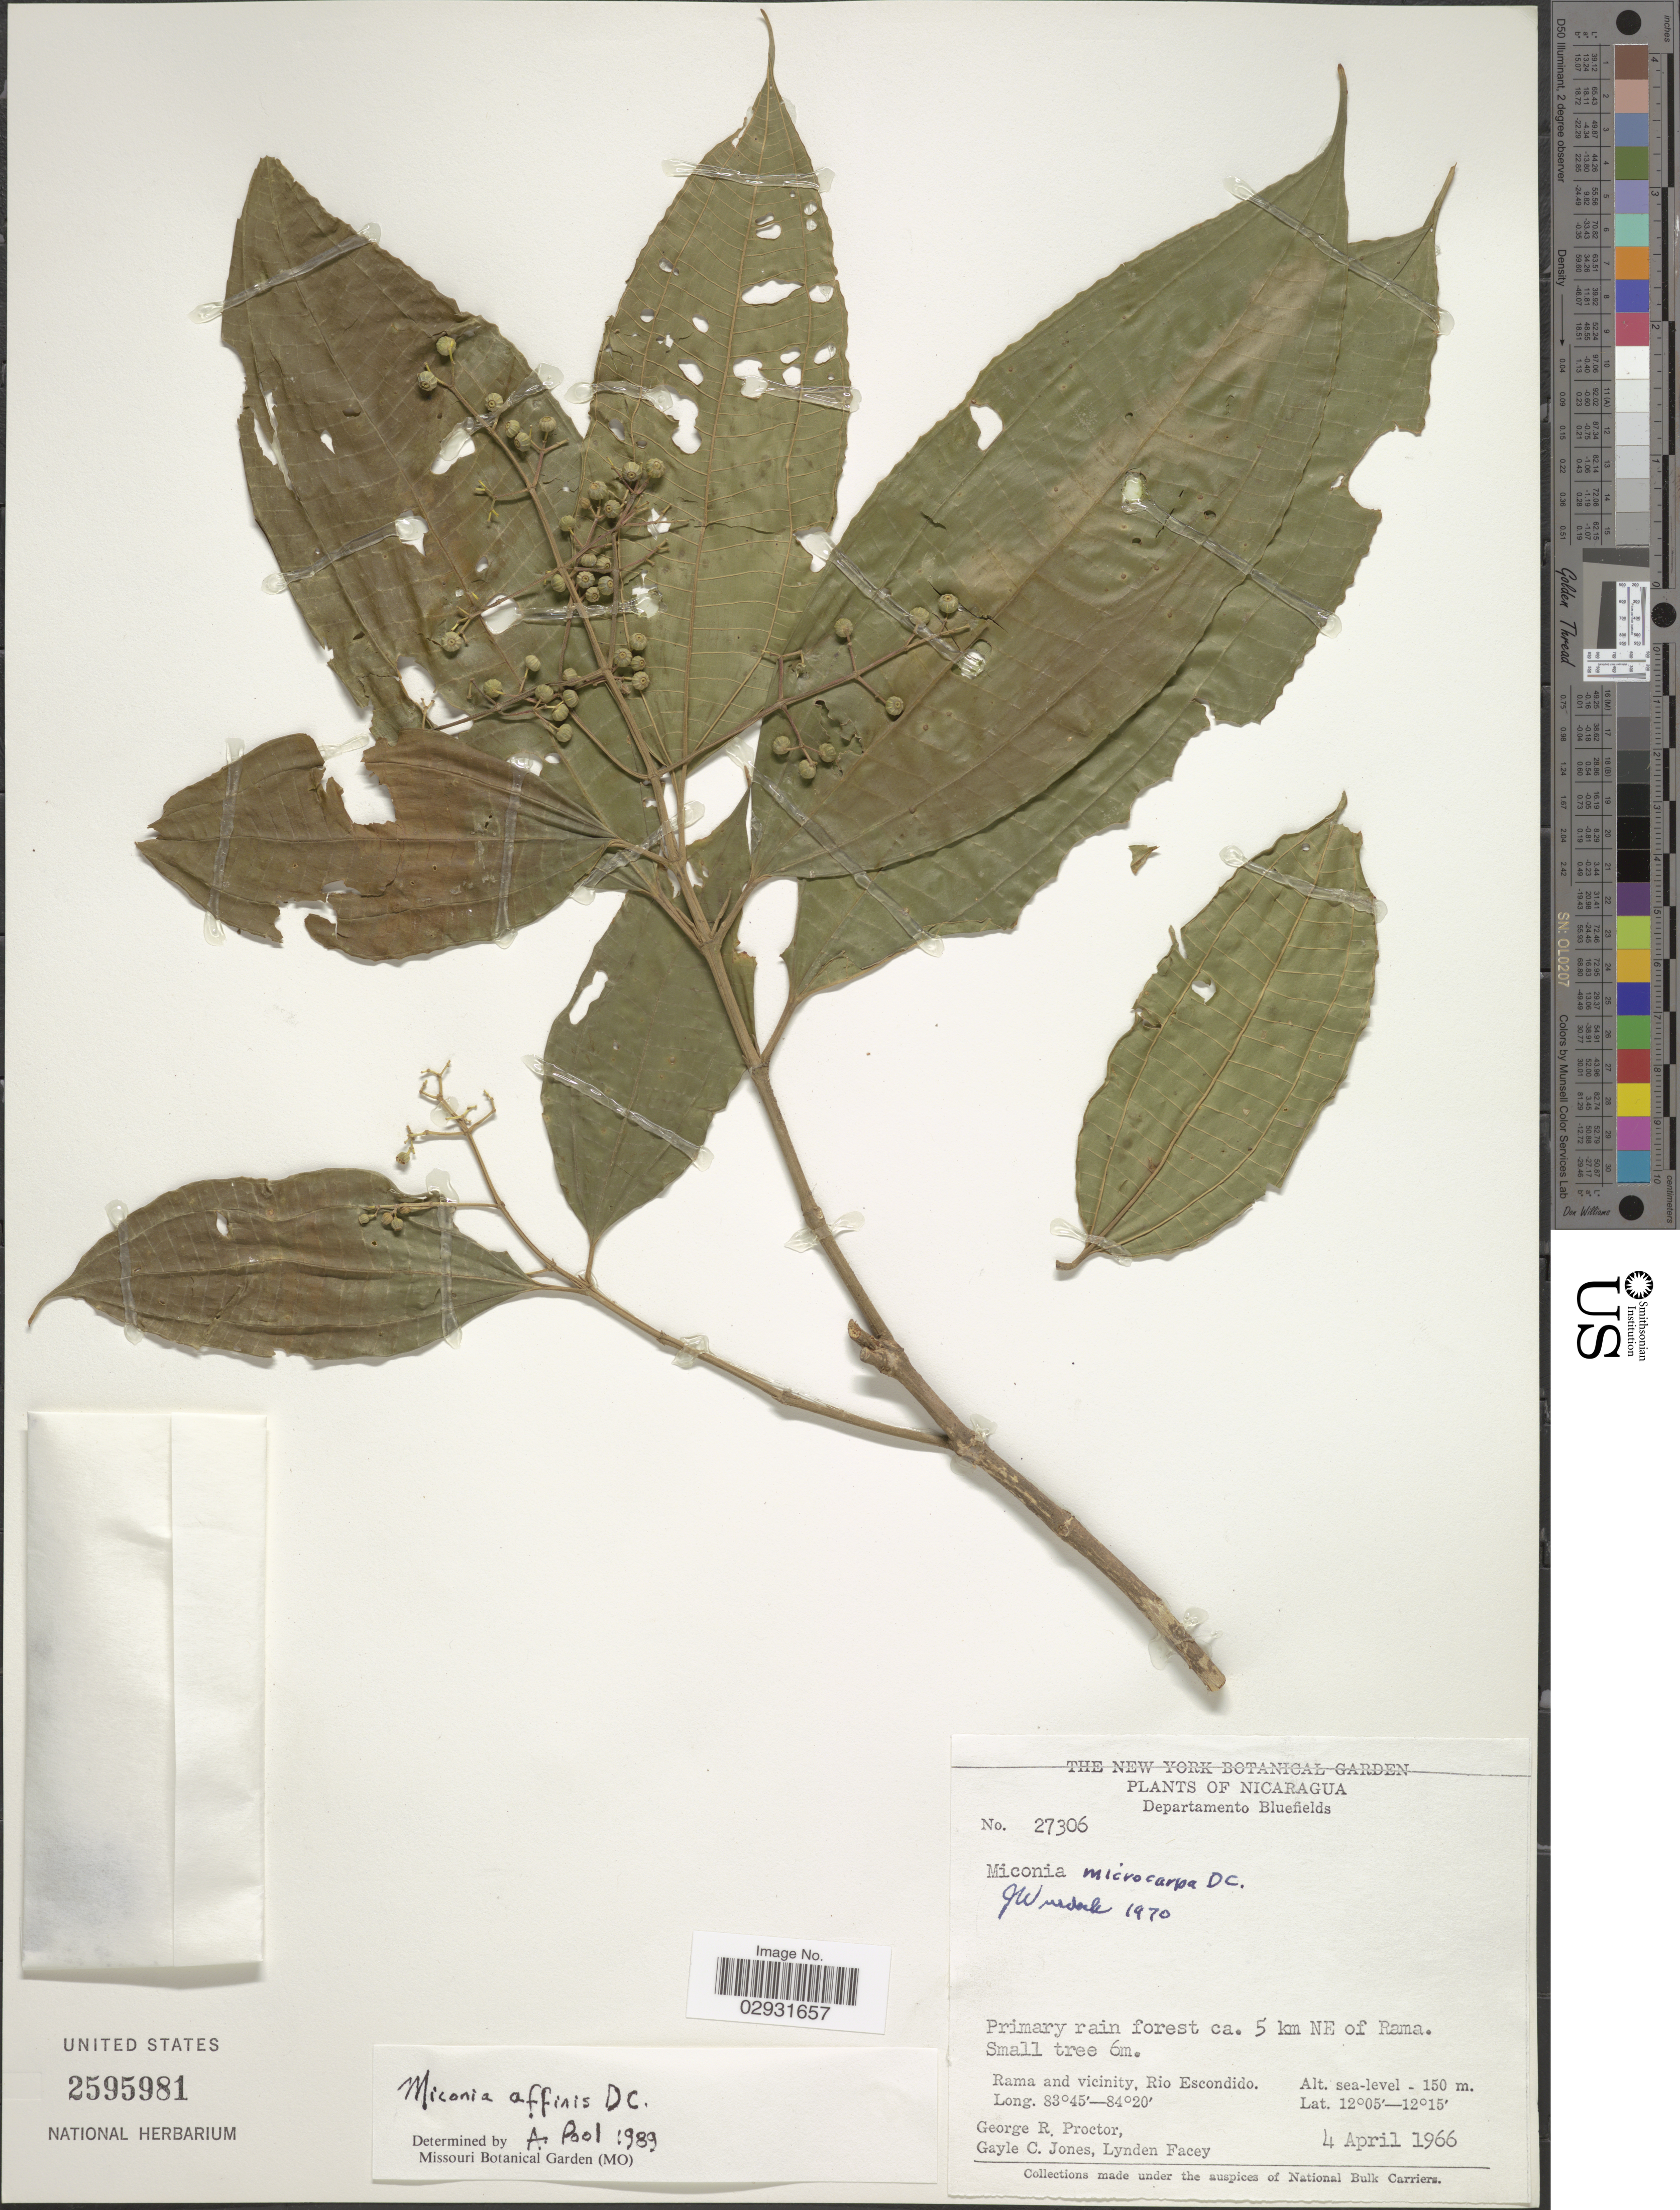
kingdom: Plantae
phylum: Tracheophyta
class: Magnoliopsida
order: Myrtales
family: Melastomataceae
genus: Miconia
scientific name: Miconia affinis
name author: DC.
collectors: G. R. Proctor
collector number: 27306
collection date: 1966-04-04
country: Nicaragua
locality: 5 km NE of Rama. Departamento Bluefields, Rama and vicinity, Rio Escondido.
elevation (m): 0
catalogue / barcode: US 2595981